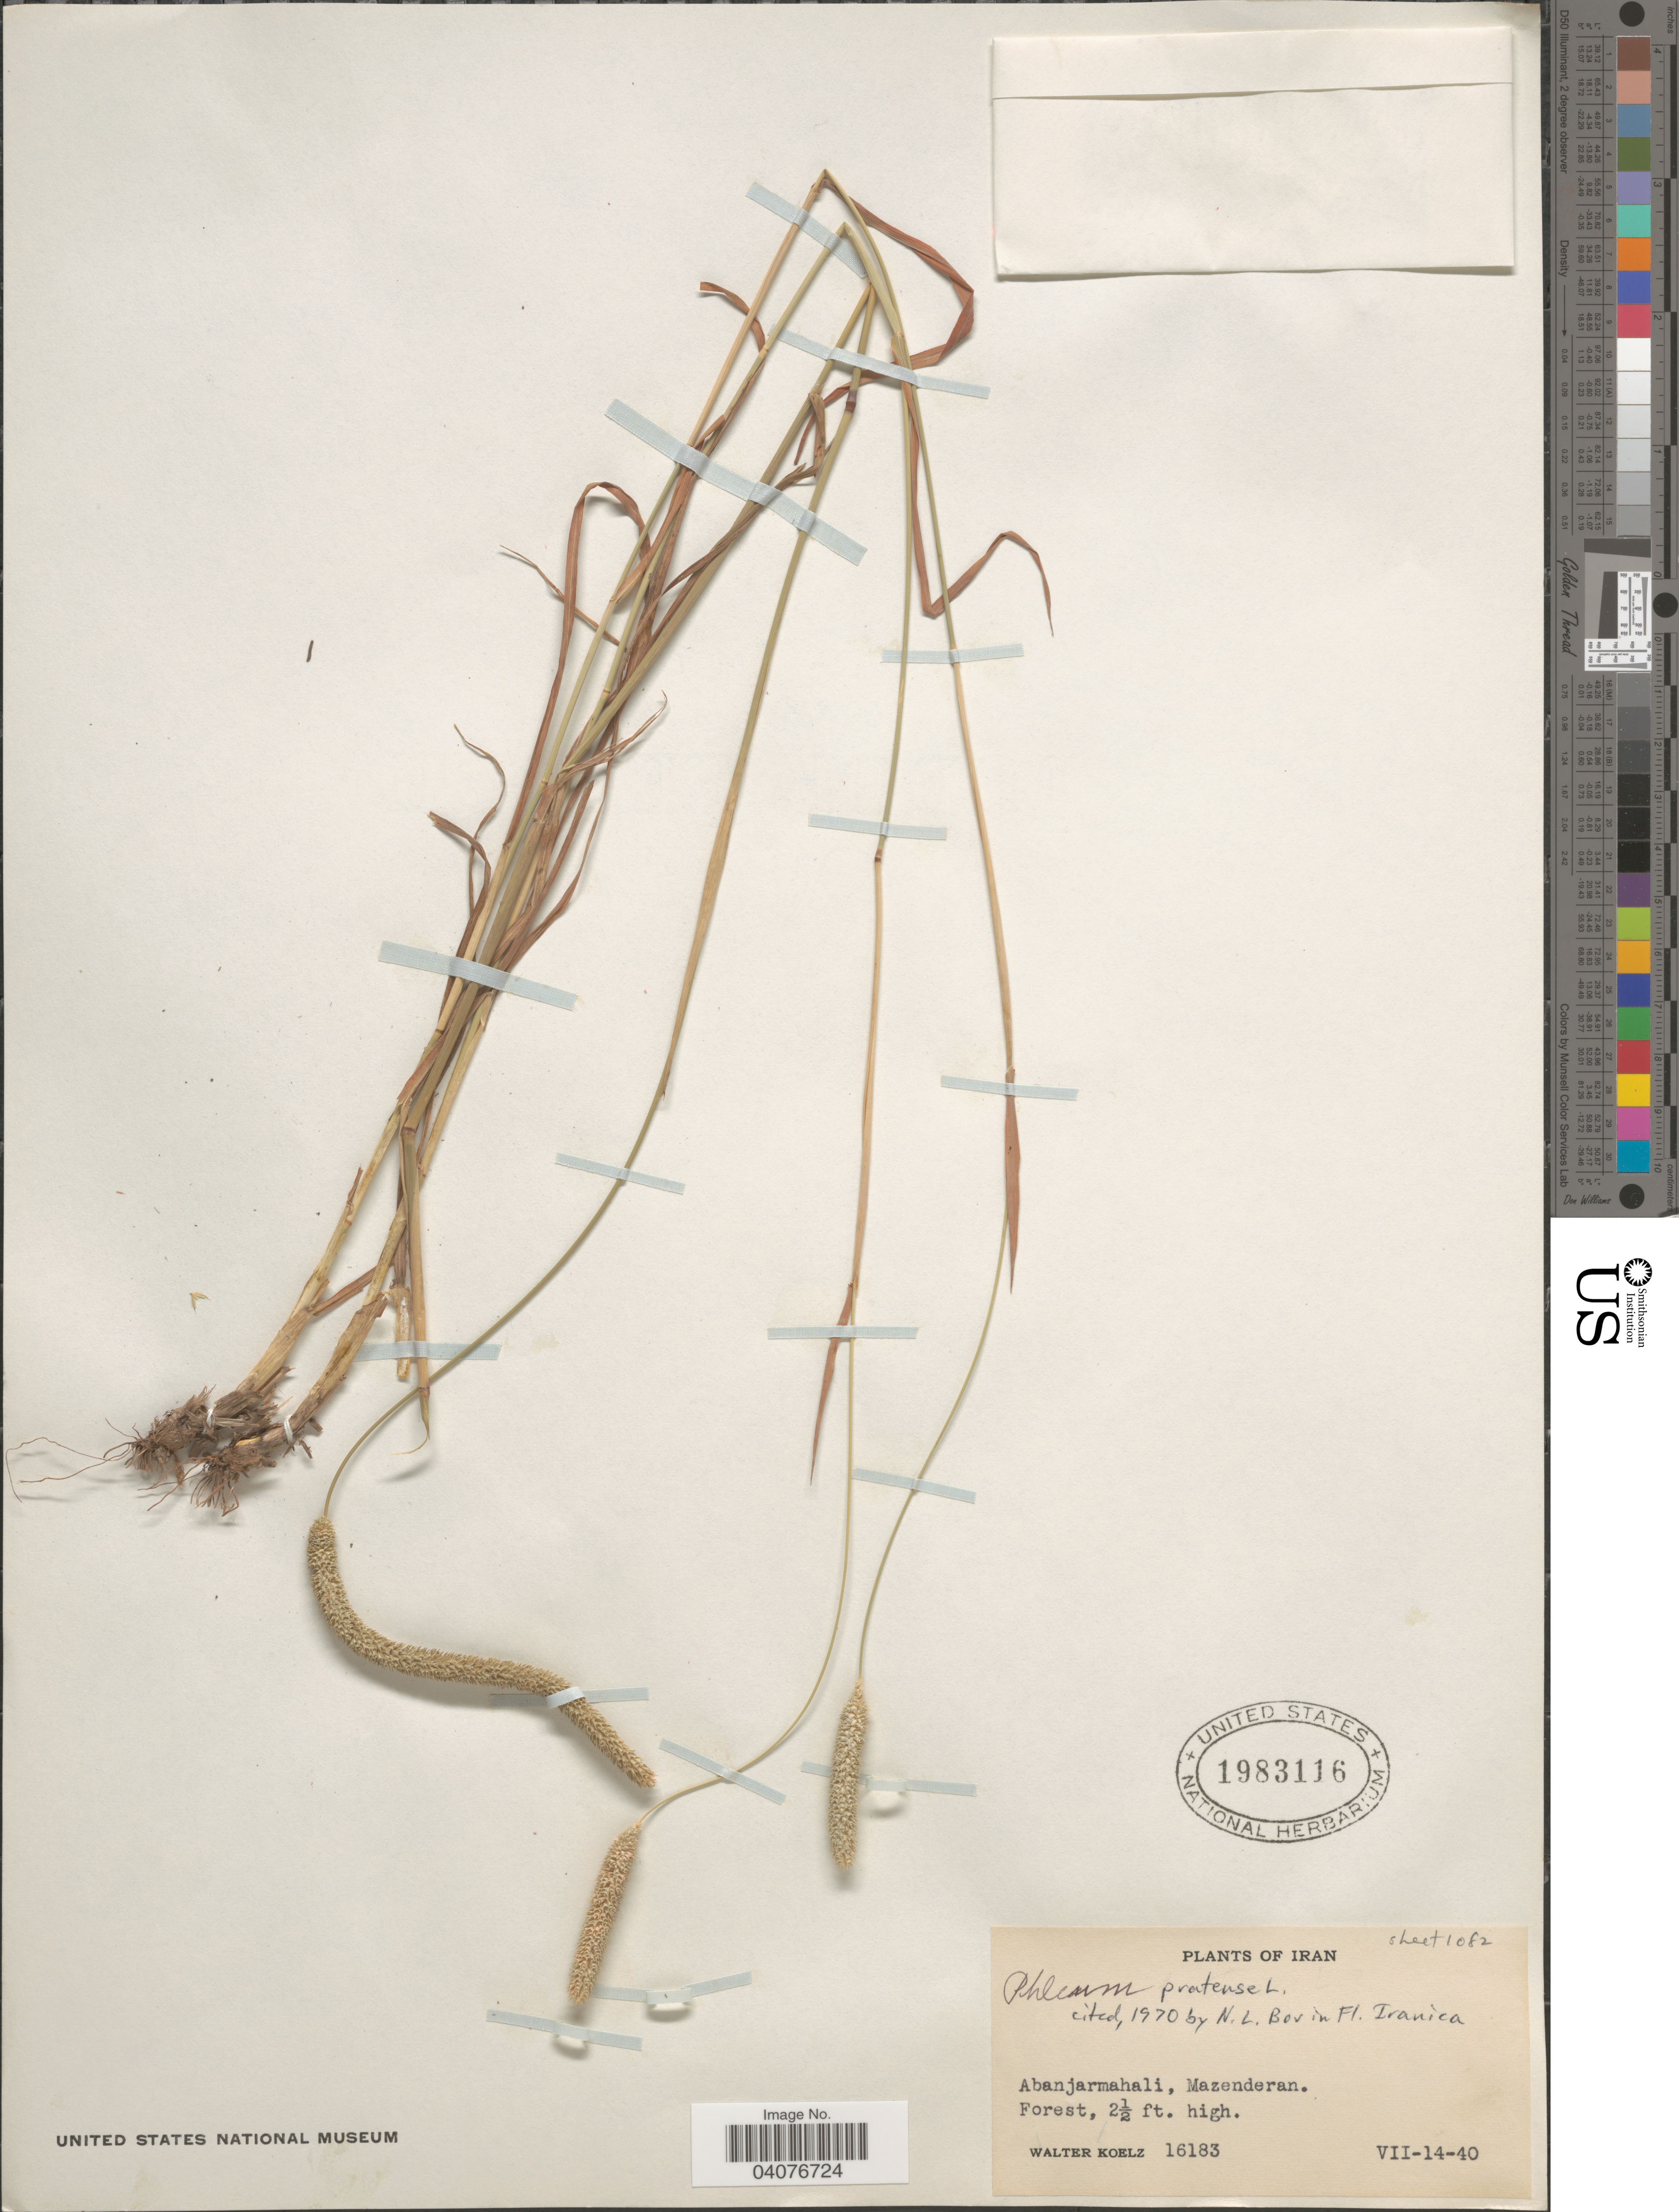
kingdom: Plantae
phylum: Tracheophyta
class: Liliopsida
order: Poales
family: Poaceae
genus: Phleum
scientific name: Phleum pratense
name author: L.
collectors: W. N. Koelz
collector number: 16183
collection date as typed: Transcribed d/m/y: 14/7/40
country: Iran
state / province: Mazandaran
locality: Abanjarmahali, Mazenderan.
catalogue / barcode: US 1983116